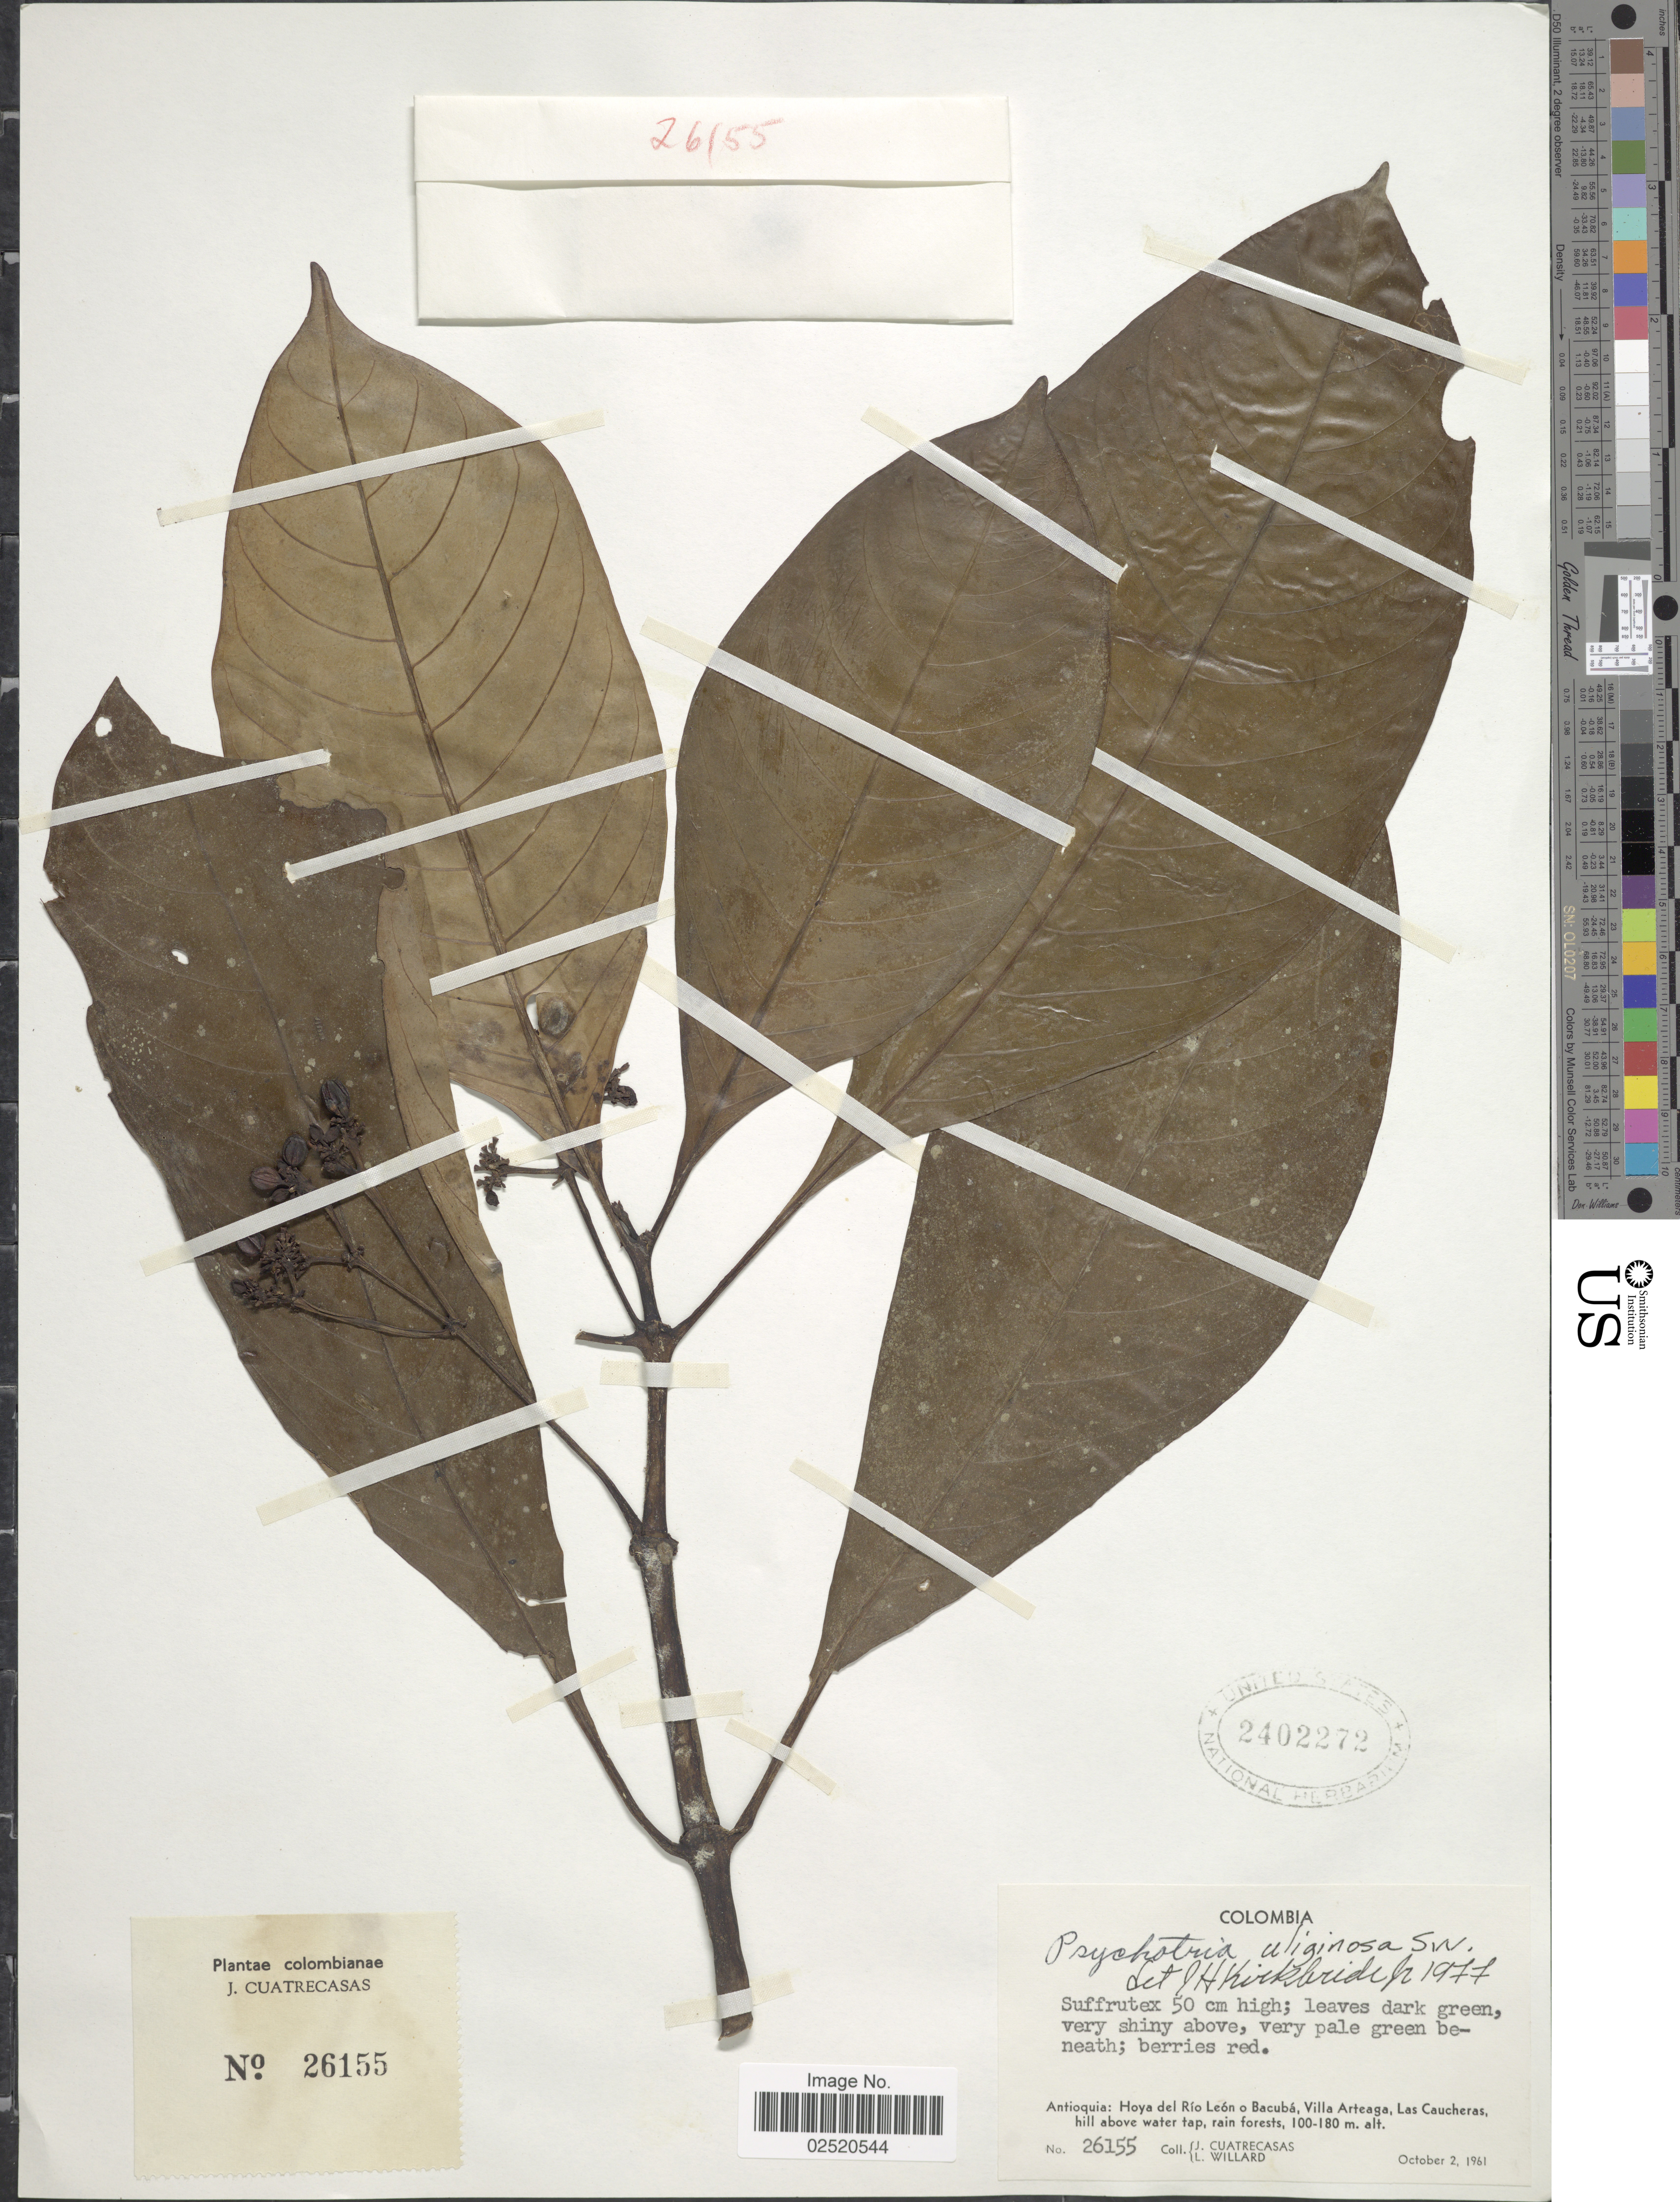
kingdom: Plantae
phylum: Tracheophyta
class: Magnoliopsida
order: Gentianales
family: Rubiaceae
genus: Psychotria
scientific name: Psychotria uliginosa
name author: Sw.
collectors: J. Cuatrecasas & L. Willard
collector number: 26155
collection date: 1961-10-02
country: Colombia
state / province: Antioquia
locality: Hoya del Río León o Bacubá, Villa Arteaga, Las Caucheras, hill above water tap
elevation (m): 100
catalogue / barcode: US 2402272